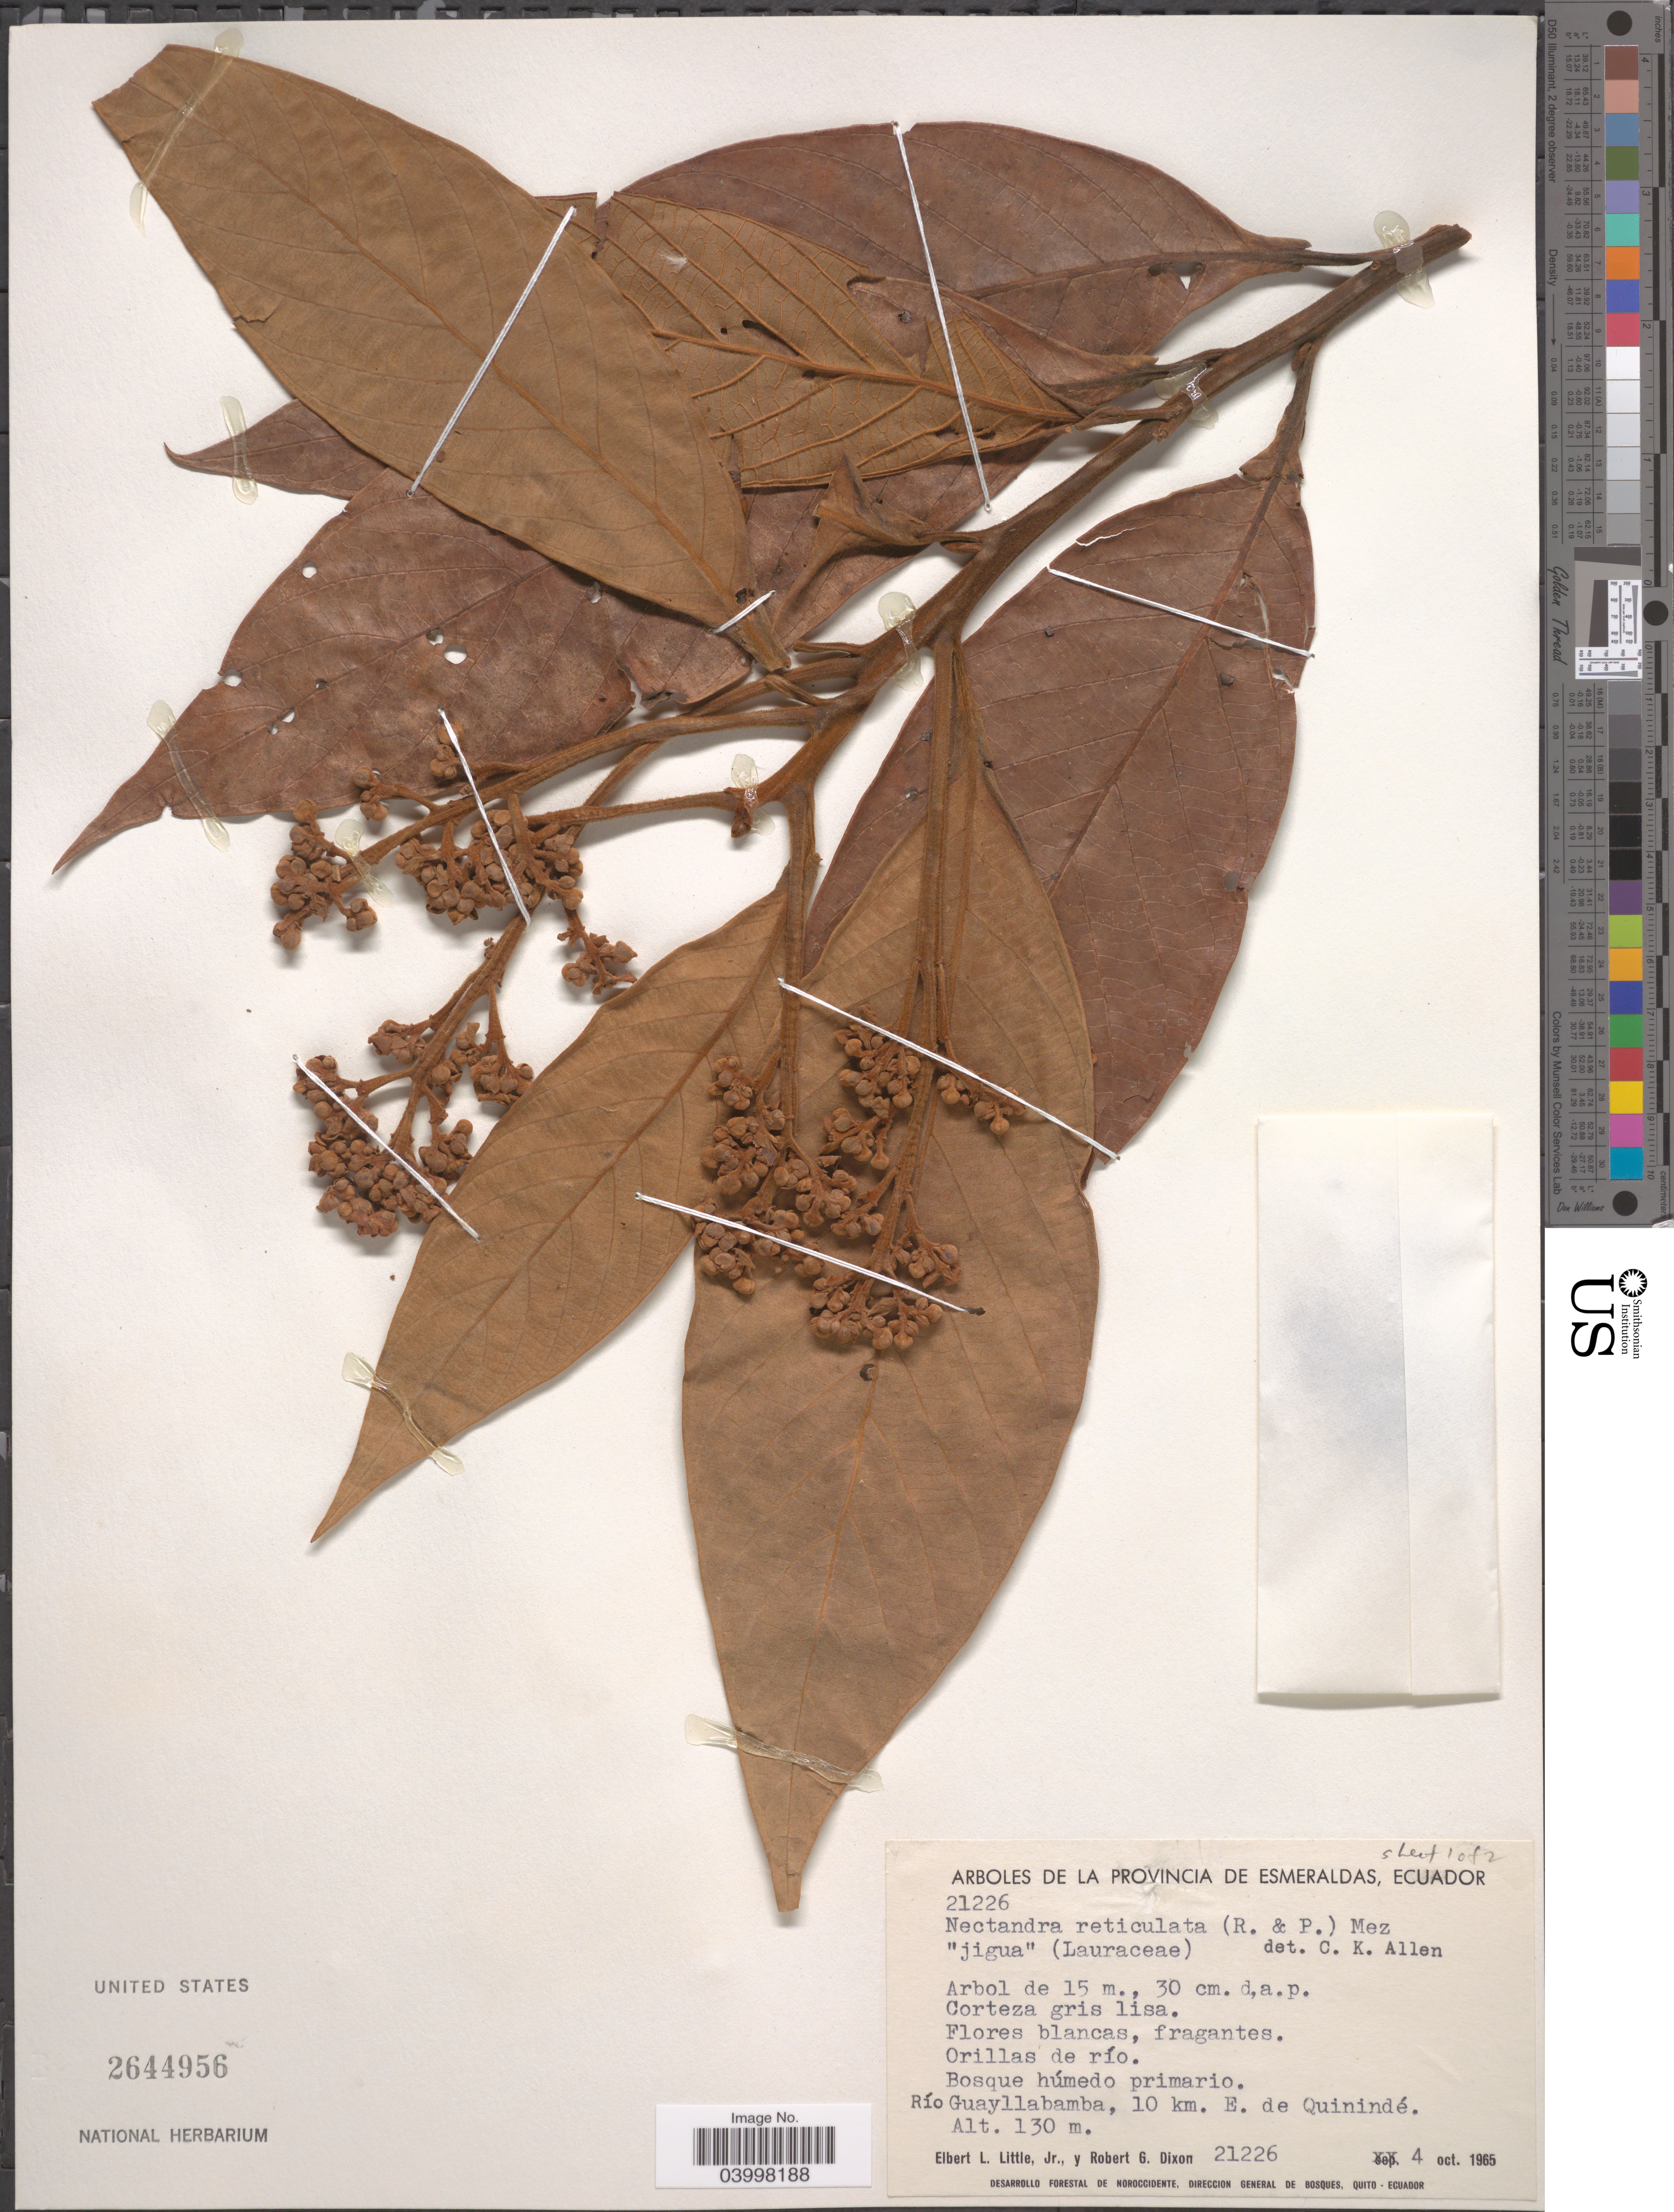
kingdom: Plantae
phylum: Tracheophyta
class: Magnoliopsida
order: Laurales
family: Lauraceae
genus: Nectandra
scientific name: Nectandra reticulata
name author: (Ruiz & Pav.) Mez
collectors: E. L. Little & R. G. Dixon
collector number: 21226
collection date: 1965-10-04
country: Ecuador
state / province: Esmeraldas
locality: Orillas de río. Río Guayllabamba, 10 km. E. de Quinindé.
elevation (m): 130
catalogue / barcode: US 2644956